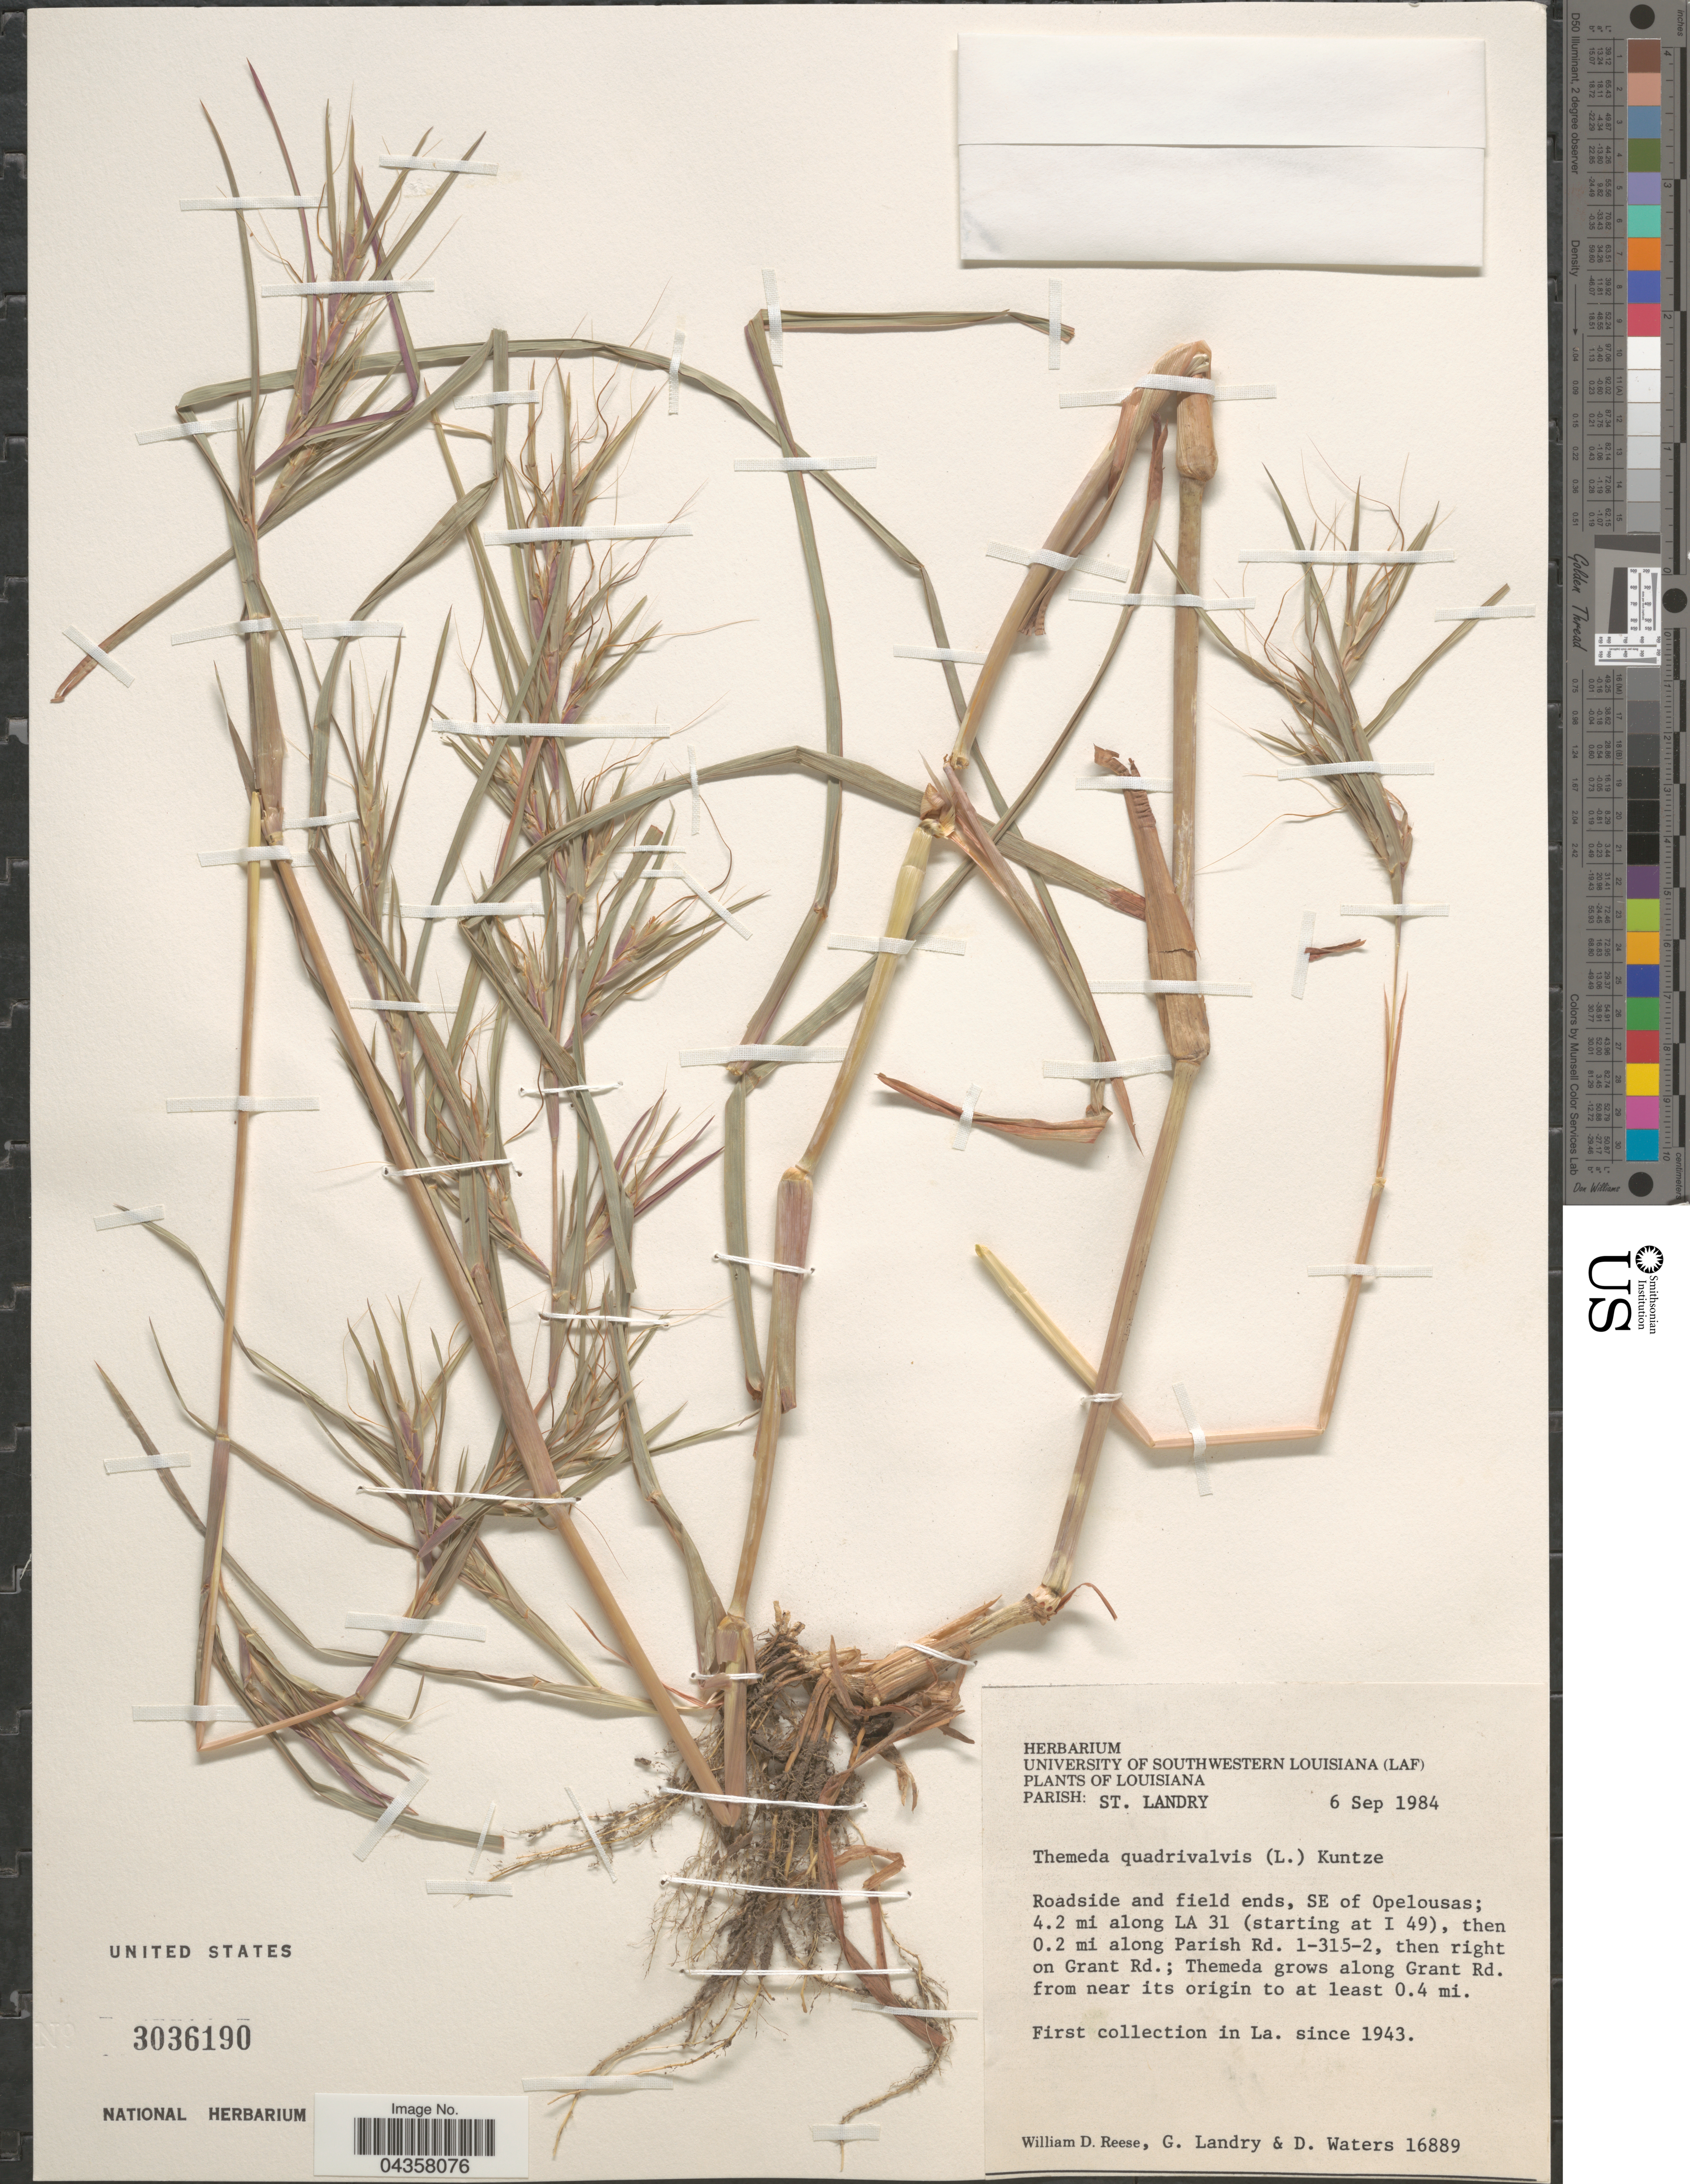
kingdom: Plantae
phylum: Tracheophyta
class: Liliopsida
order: Poales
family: Poaceae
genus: Themeda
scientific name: Themeda quadrivalvis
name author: (L.) Kuntze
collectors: W. Reese, G. Landry & D. Waters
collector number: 16889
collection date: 1984-09-06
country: United States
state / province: Louisiana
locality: Parish: St. Landry. Roadside and field ends, SE of Opelousas; 4.2 mi along LA 31 (starting at I 49), then 0.2 mi along Parish Rd. 1-315-2, then right on Grant Rd.; Themeda grows along Grant Rd. from near its origin to at least 0.4 mi.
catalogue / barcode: US 3036190